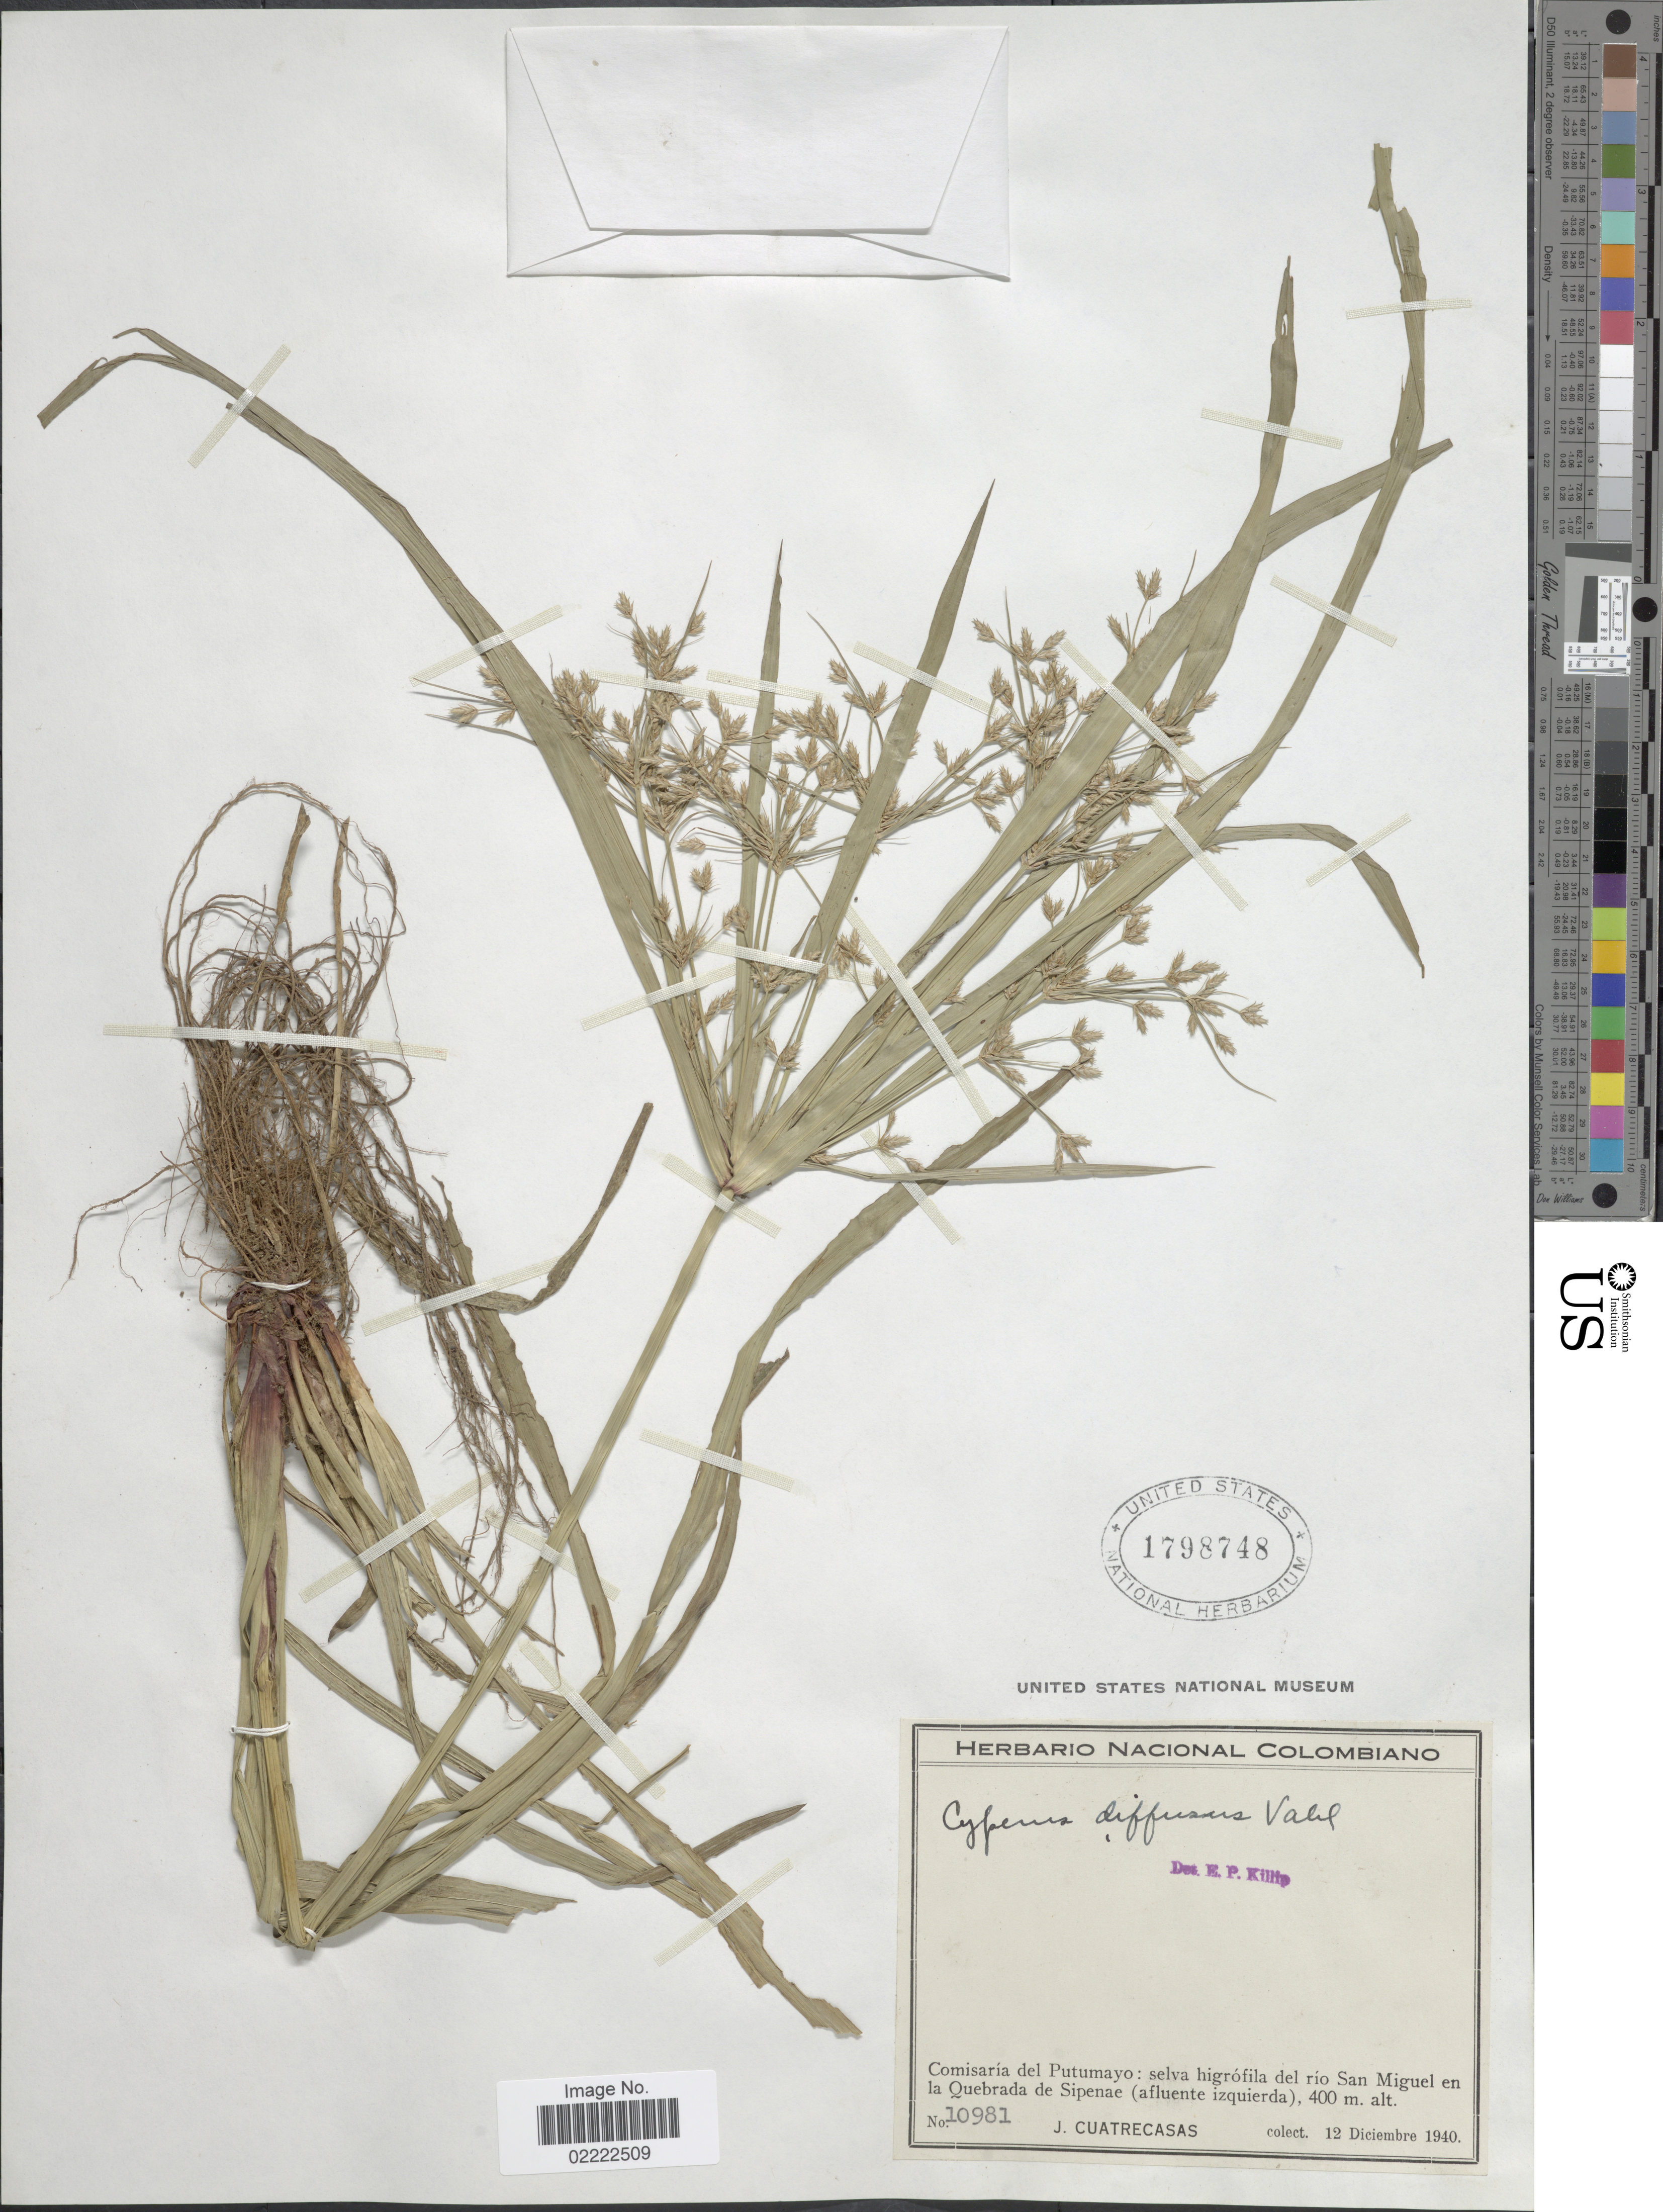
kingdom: Plantae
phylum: Tracheophyta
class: Liliopsida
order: Poales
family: Cyperaceae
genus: Cyperus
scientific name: Cyperus laxus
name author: Lam.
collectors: J. Cuatrecasas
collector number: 10981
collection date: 1940-12-12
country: Colombia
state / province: Putumayo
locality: Selva higrofila del rio San Miguel en la Quebrada de Spineae (afluente izquierda)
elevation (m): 400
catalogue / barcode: US 1798748